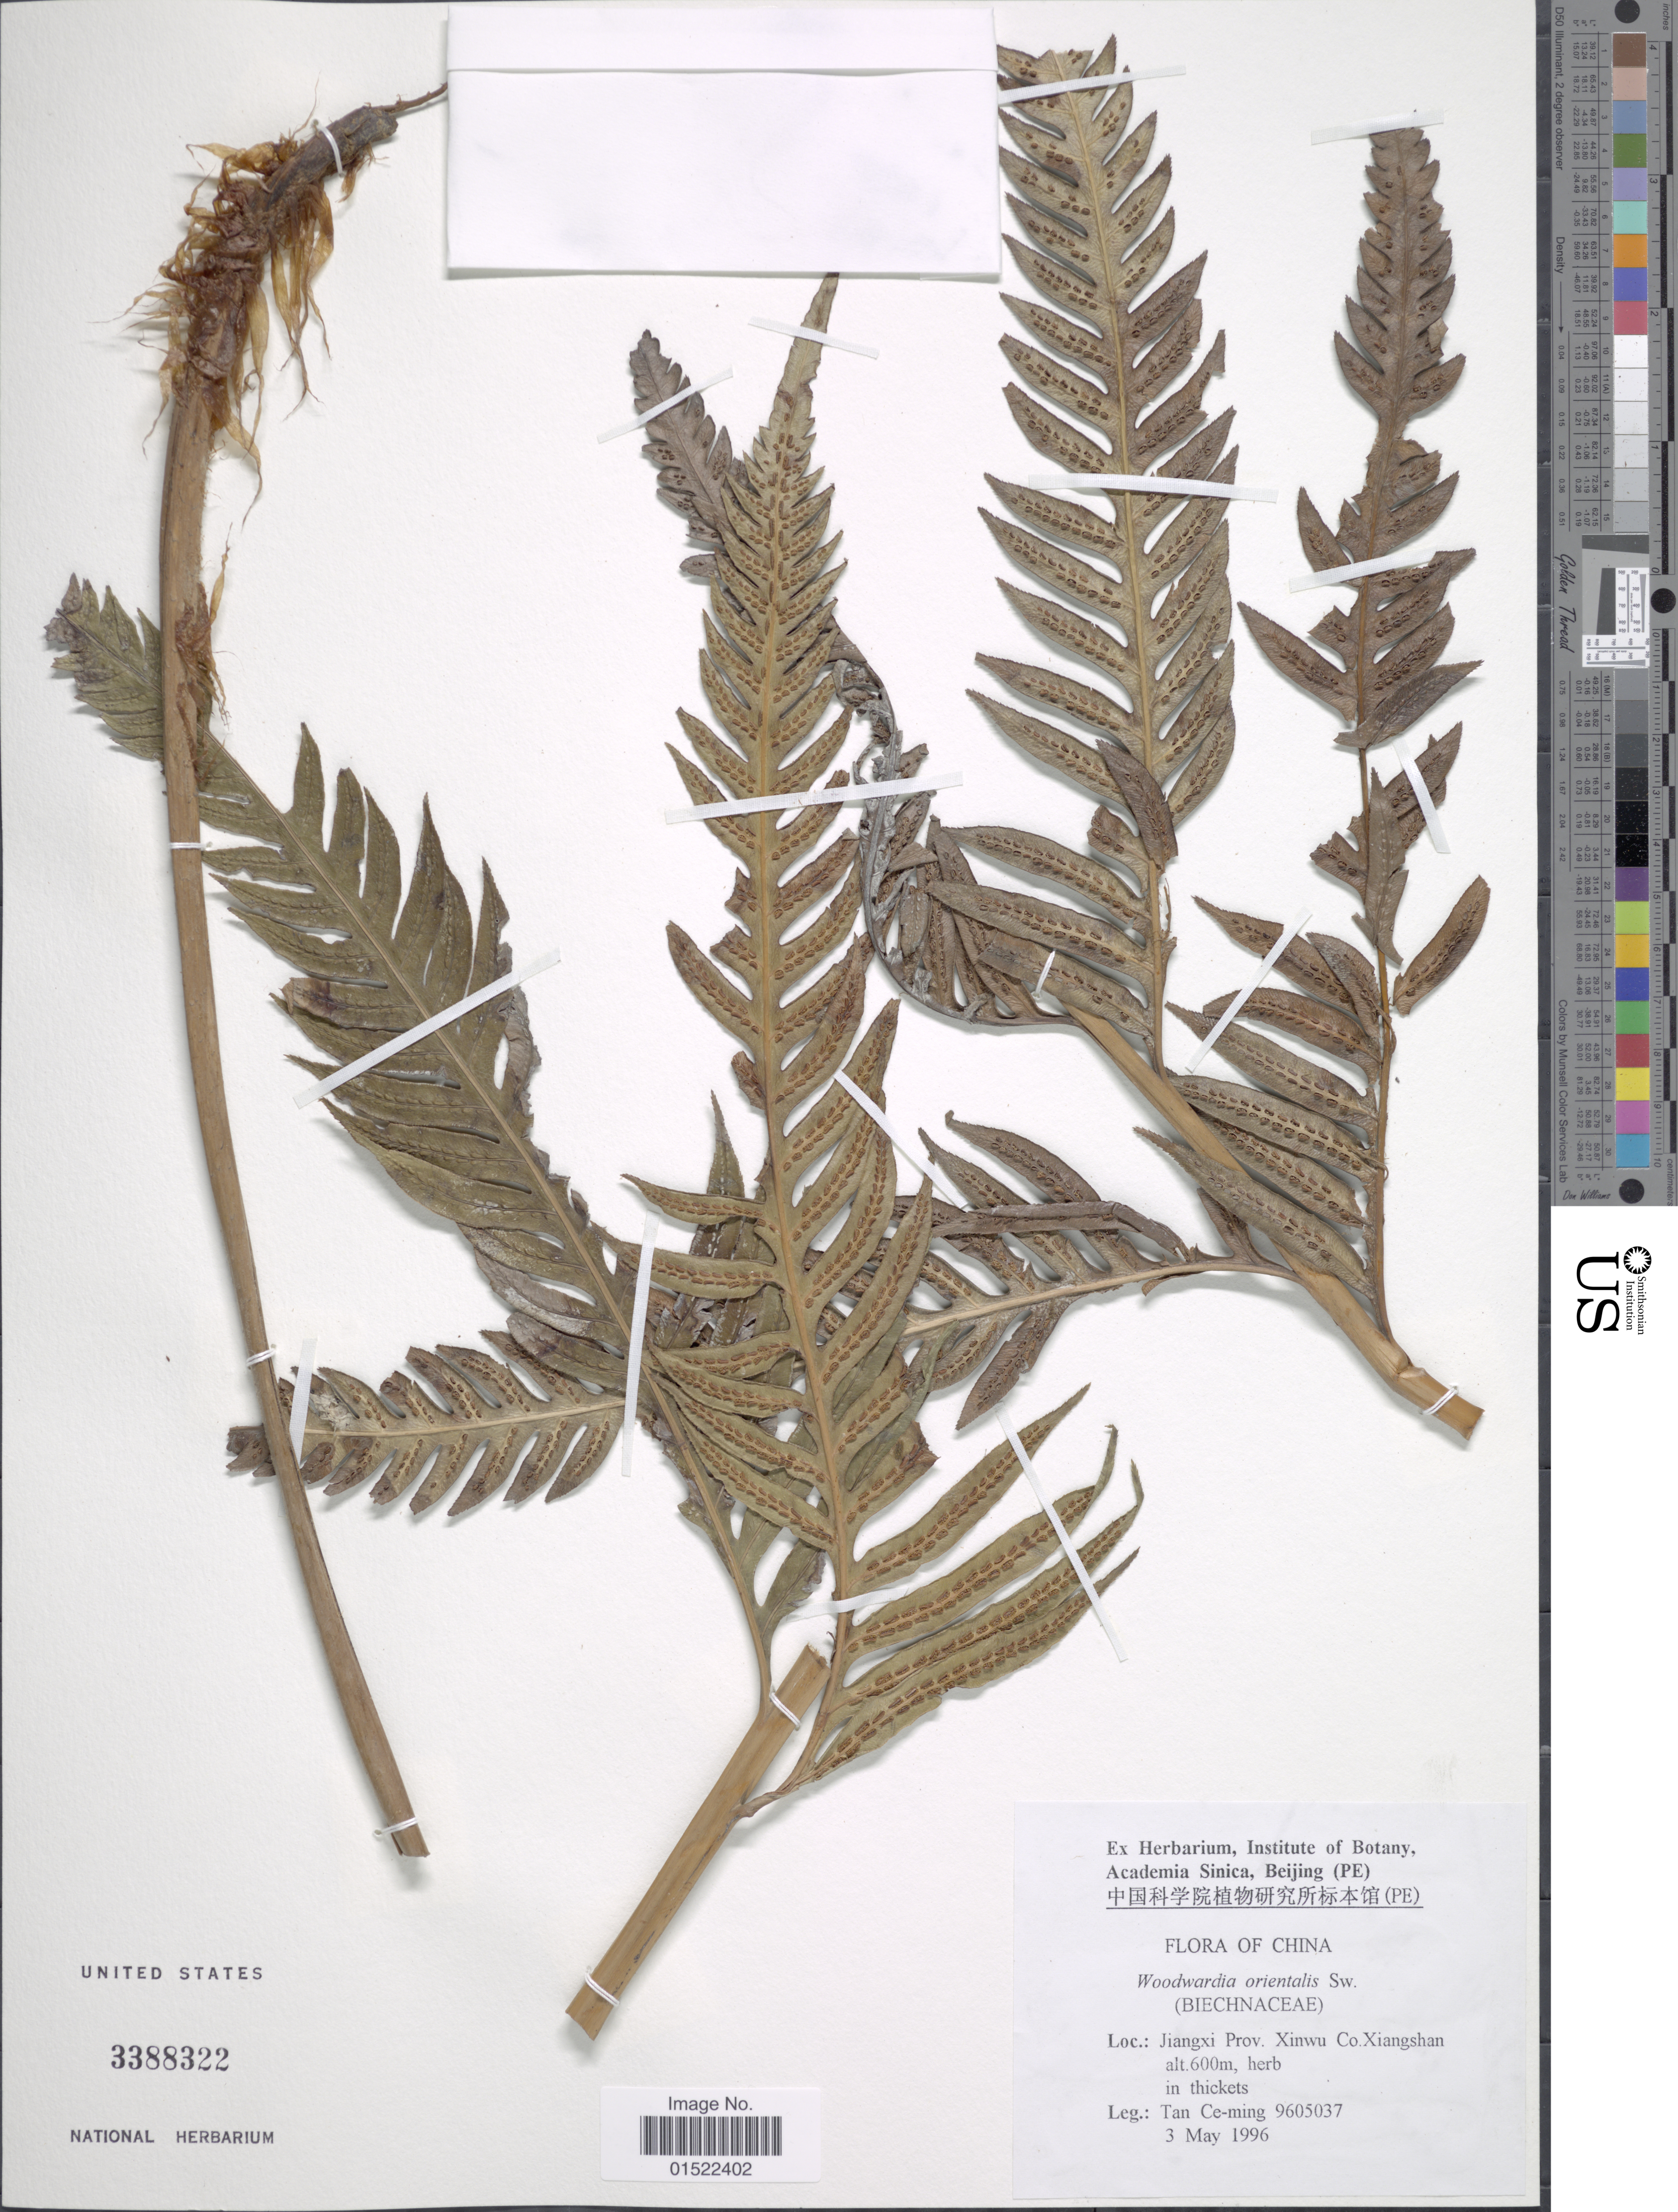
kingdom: Plantae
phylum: Tracheophyta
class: Polypodiopsida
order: Polypodiales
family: Blechnaceae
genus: Woodwardia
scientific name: Woodwardia orientalis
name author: Sw.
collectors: Tam Ce-Ming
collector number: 9605037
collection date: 1996-05-03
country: China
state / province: Jiangxi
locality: Prov. Xinwu Co., Xiangshan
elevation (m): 600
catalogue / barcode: US 3388322